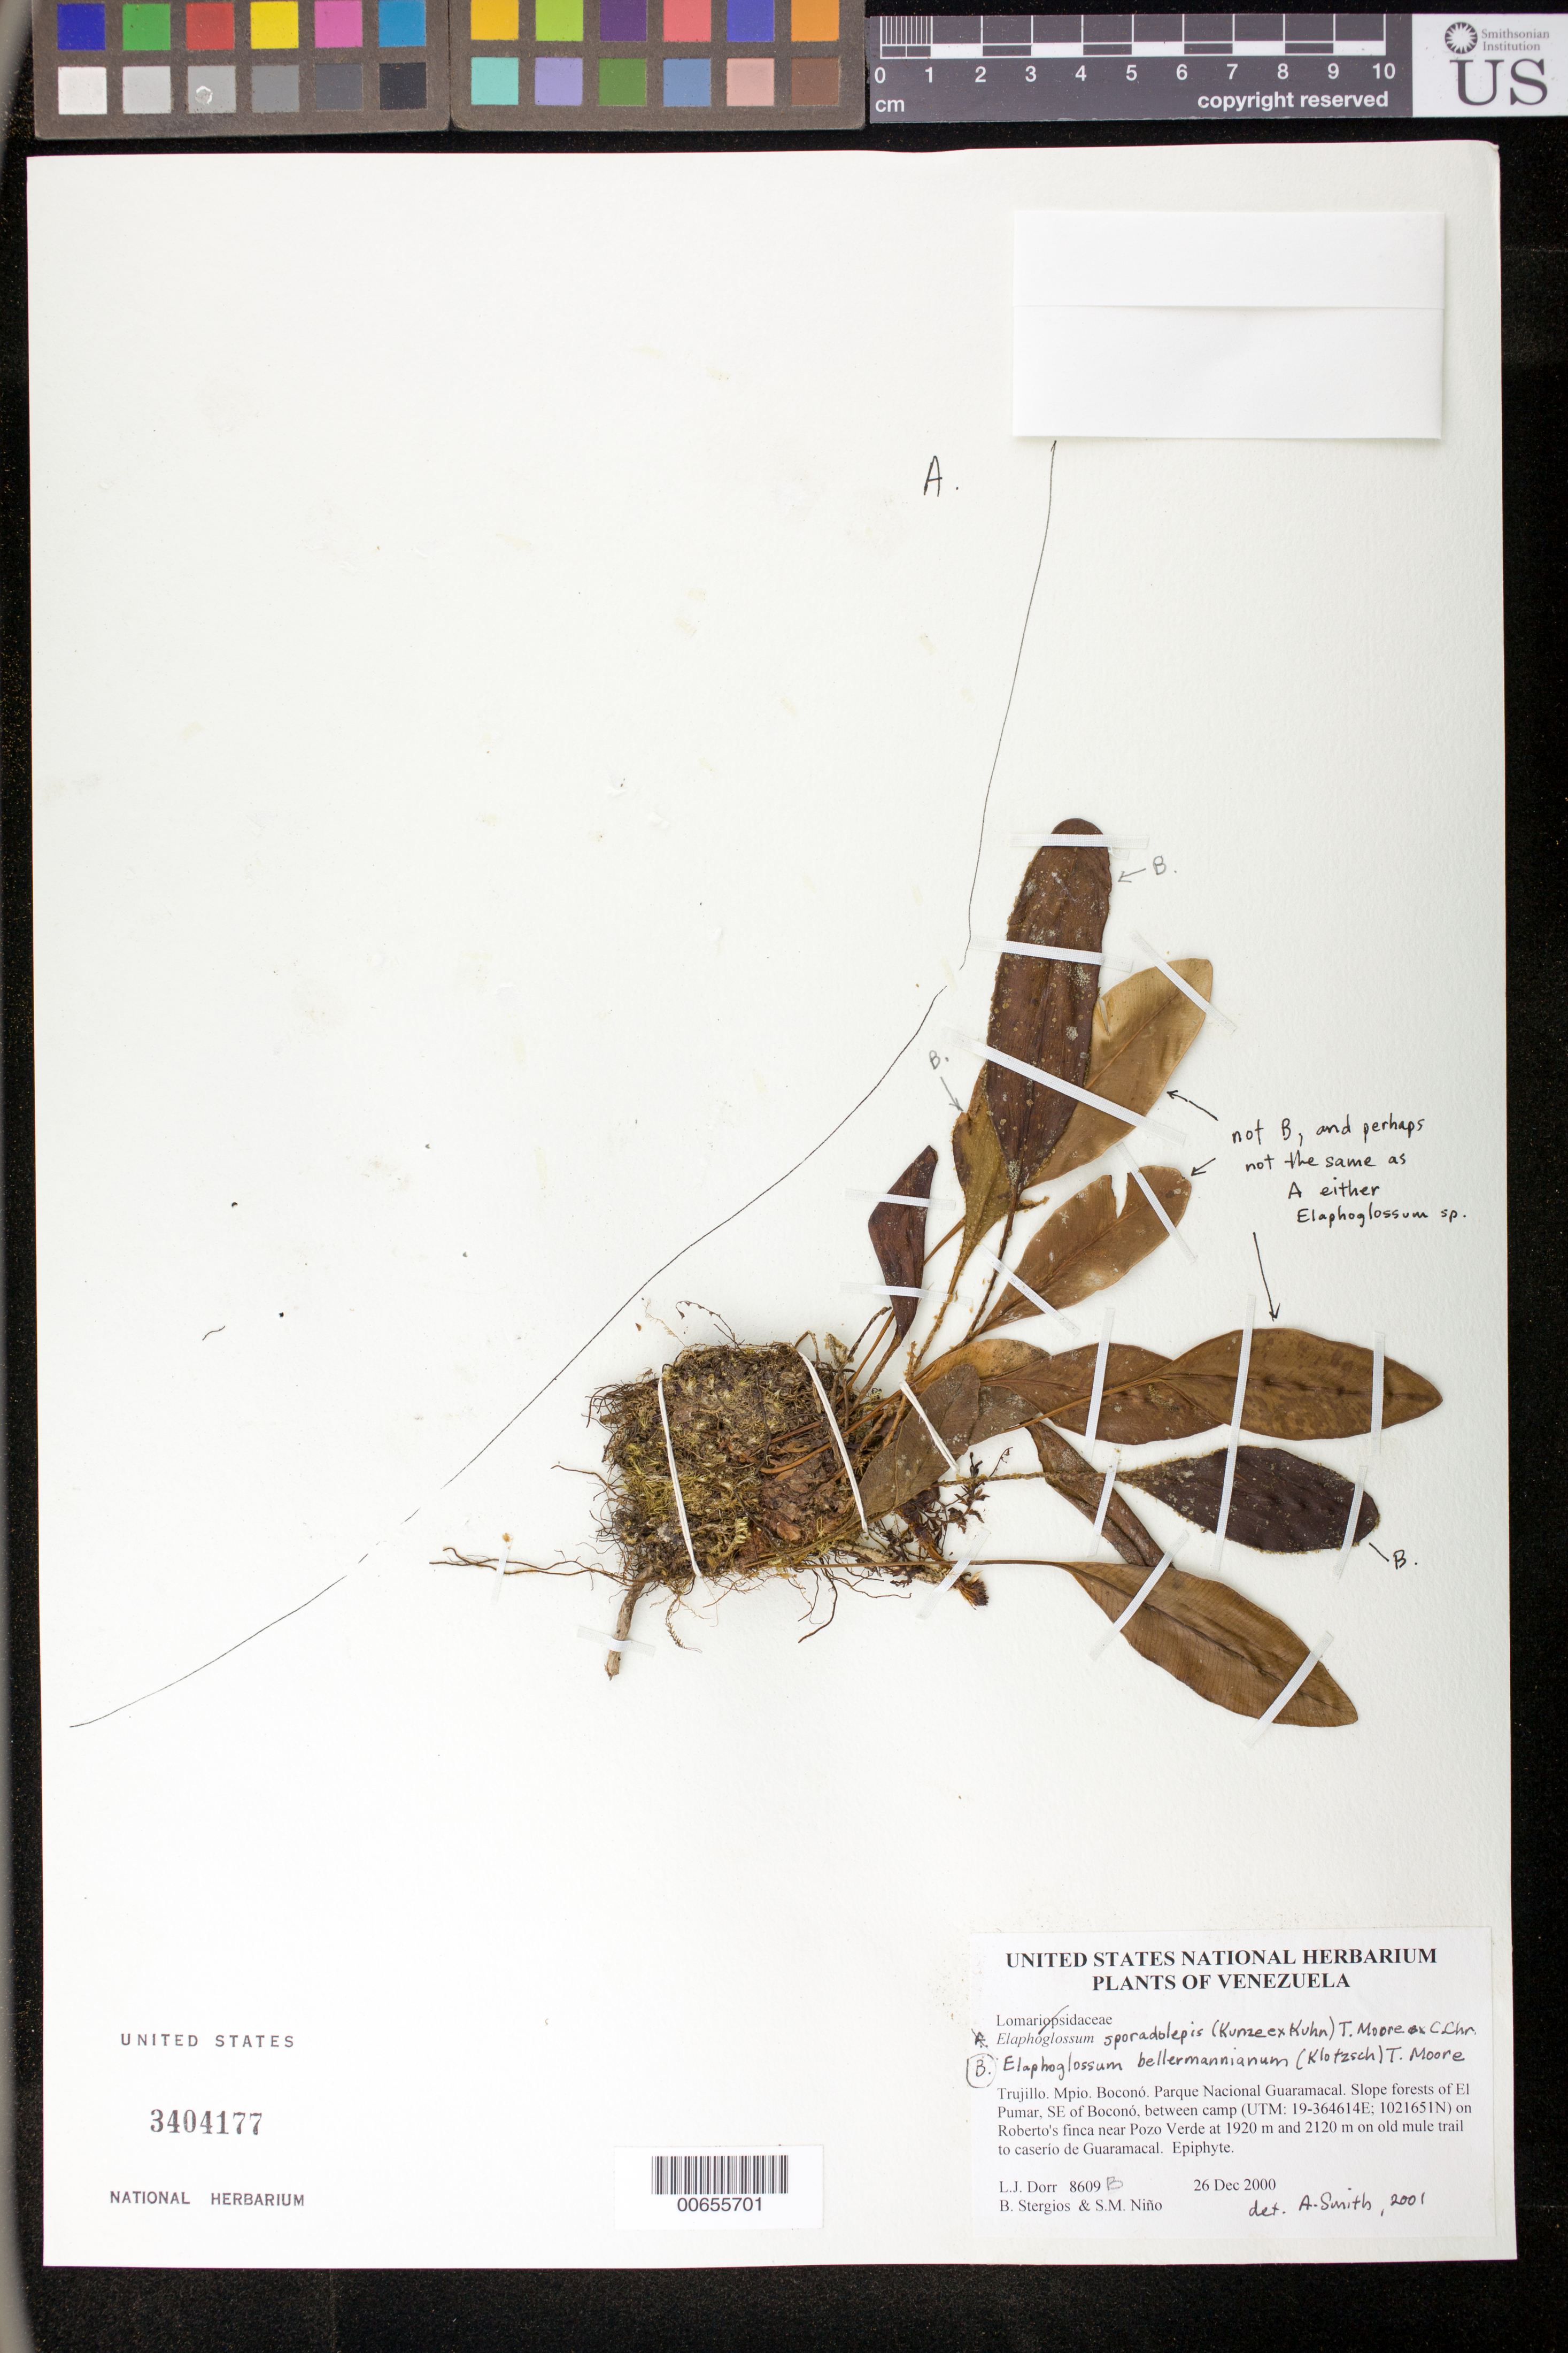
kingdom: Plantae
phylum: Tracheophyta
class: Polypodiopsida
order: Polypodiales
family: Dryopteridaceae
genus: Elaphoglossum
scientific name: Elaphoglossum bellermannianum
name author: (Klotzsch) T. Moore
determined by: Smith, Alan R., (UC)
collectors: L. J. Dorr, B. G. Stergios & S. M. Niño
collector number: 8609B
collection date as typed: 26 Dec 2000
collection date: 2000-12-26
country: Venezuela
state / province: Trujillo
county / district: Boconó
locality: Parque Nacional Guaramacal. El Pumar, SE of Boconó, between camp on Roberto's finca near Pozo Verde at 1920 m and 2120 m on old mule trail to caserío de Guaramacal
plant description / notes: PORT, US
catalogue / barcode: US 3404177